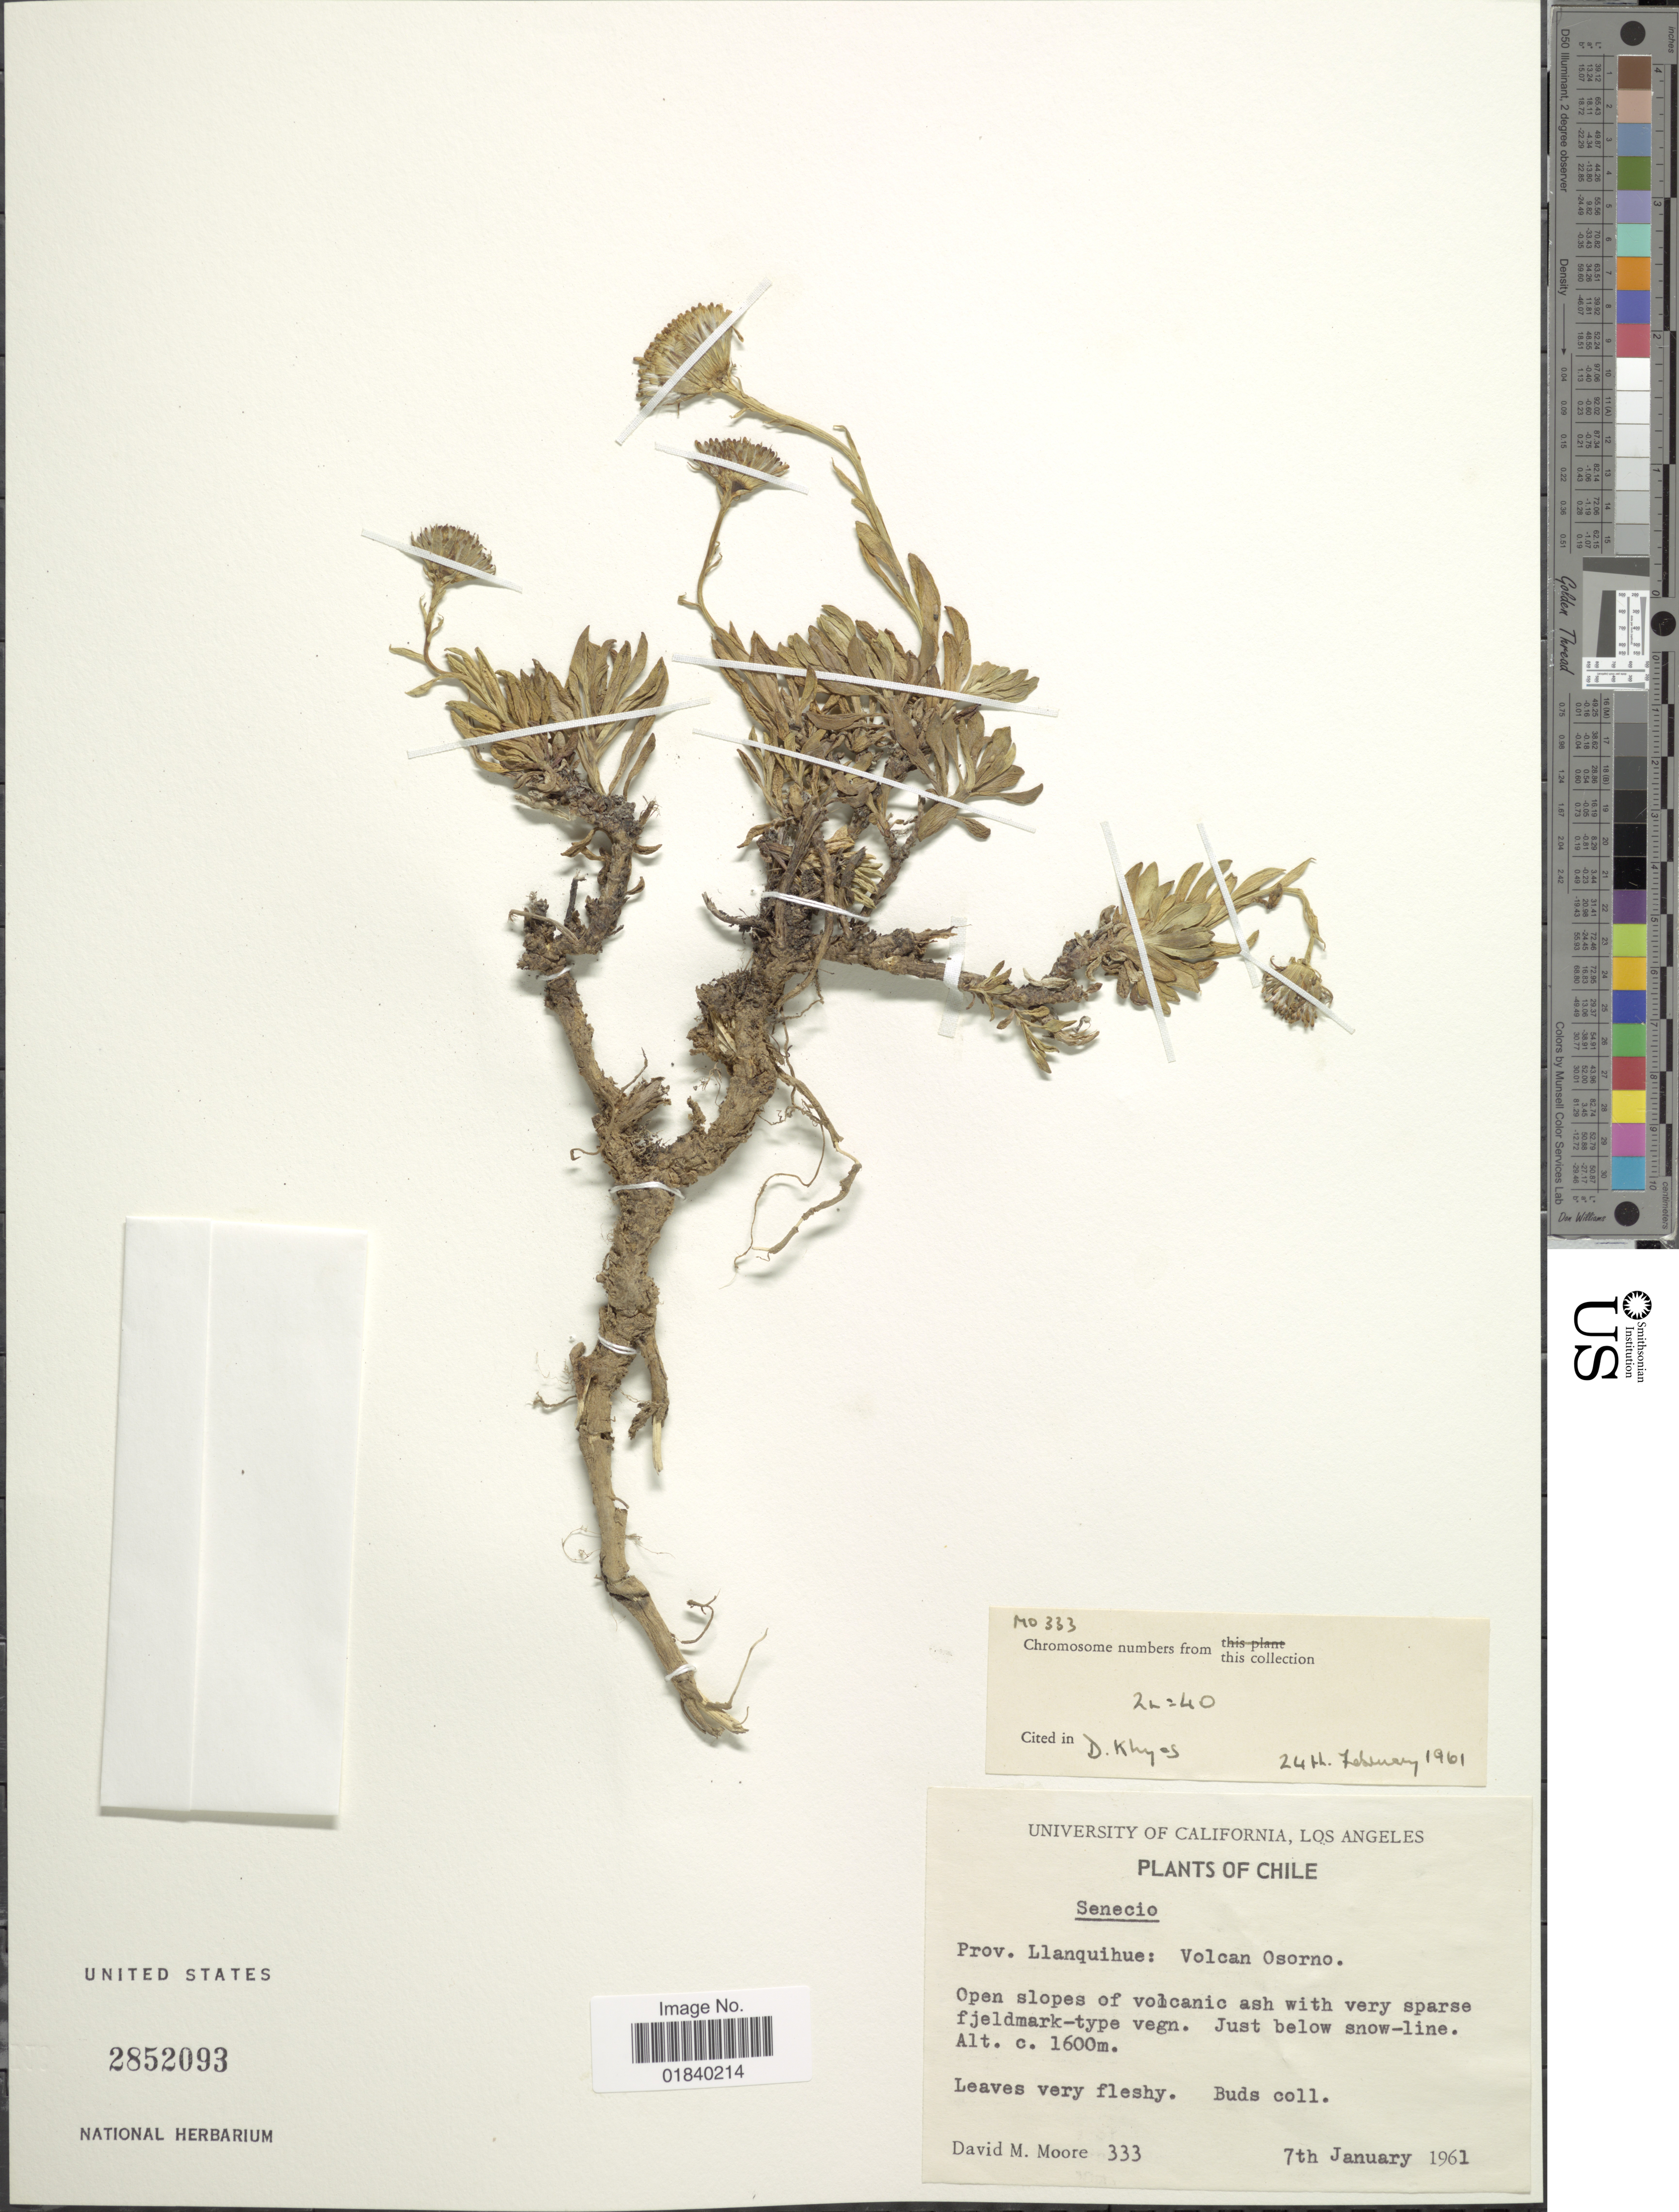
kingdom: Plantae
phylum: Tracheophyta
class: Magnoliopsida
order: Asterales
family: Asteraceae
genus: Senecio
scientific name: Senecio sp.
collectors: D. Moore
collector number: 333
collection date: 1961-01-07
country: Chile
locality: Prov. Llanquihue: Volcan Osorno.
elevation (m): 1600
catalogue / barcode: US 2852093